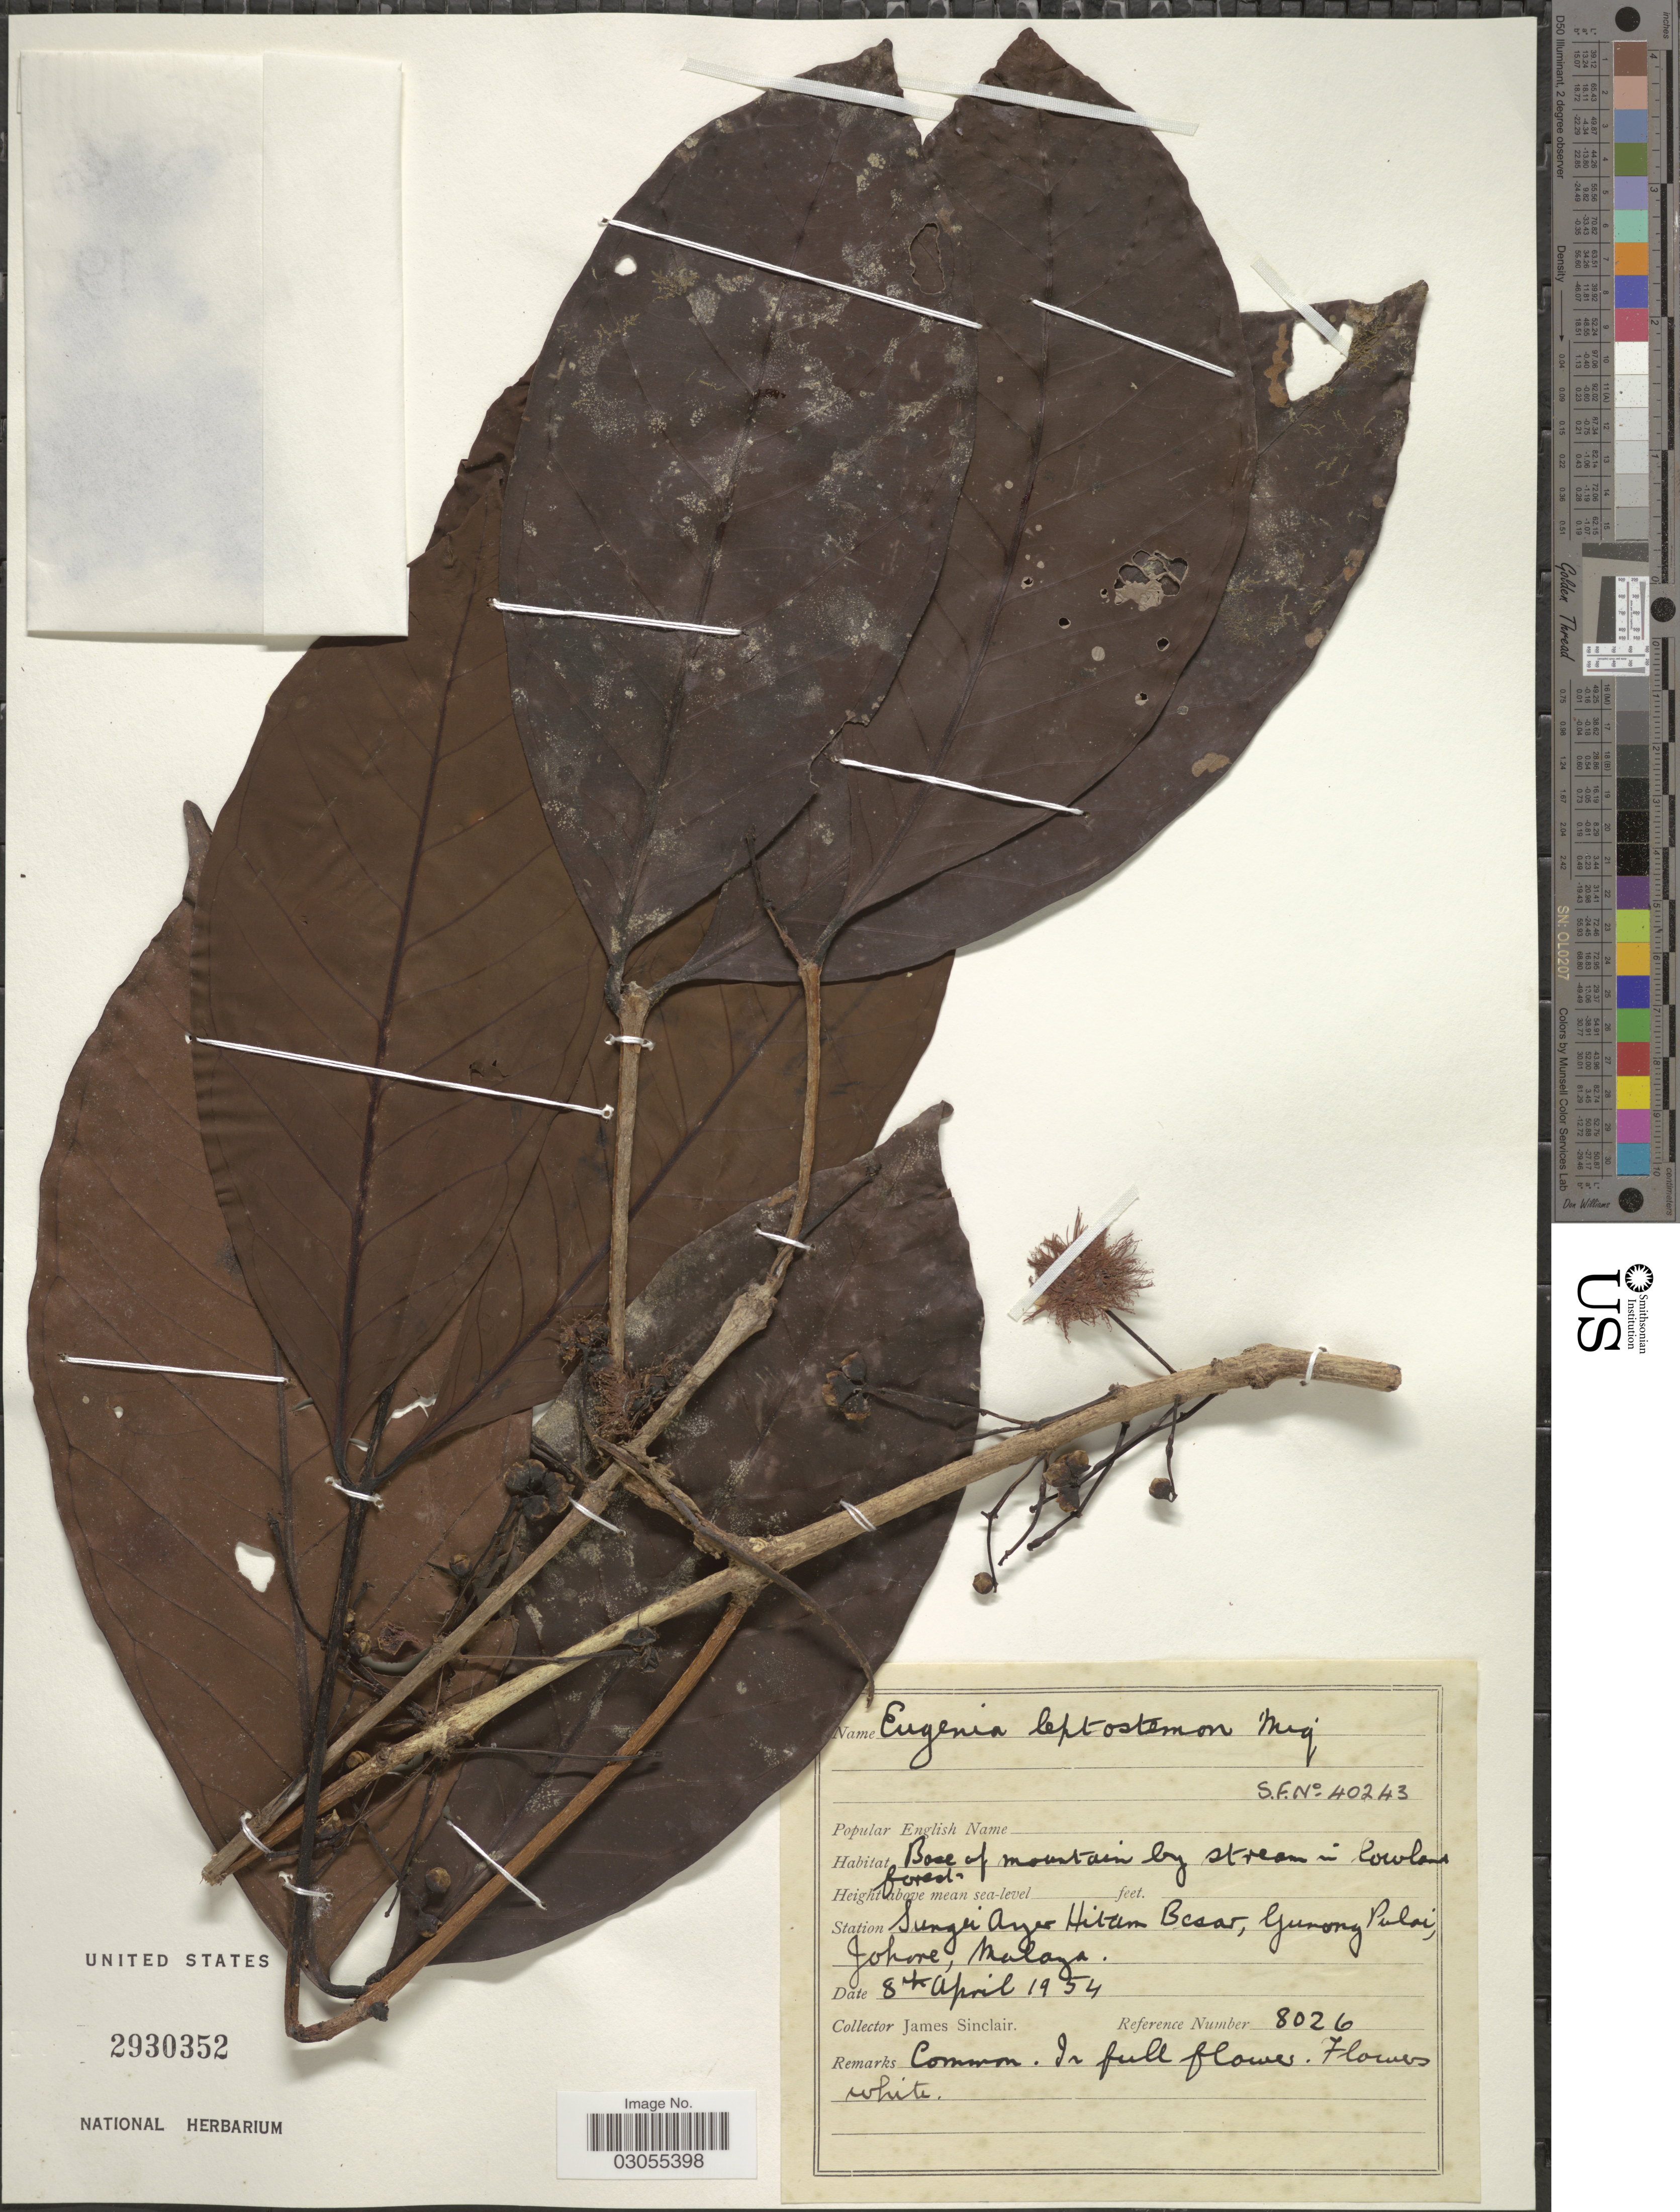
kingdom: Plantae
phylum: Tracheophyta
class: Magnoliopsida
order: Myrtales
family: Myrtaceae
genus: Syzygium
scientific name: Syzygium leptostemon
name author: (Korth.) Merr. & L.M. Perry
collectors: J. Sinclair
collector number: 8026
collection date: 1954-04-08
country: Malaysia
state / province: Johor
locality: Sungei Ayer Hitam Besar, Gunong Puloi, Johore, Malaya.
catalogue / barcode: US 2930352